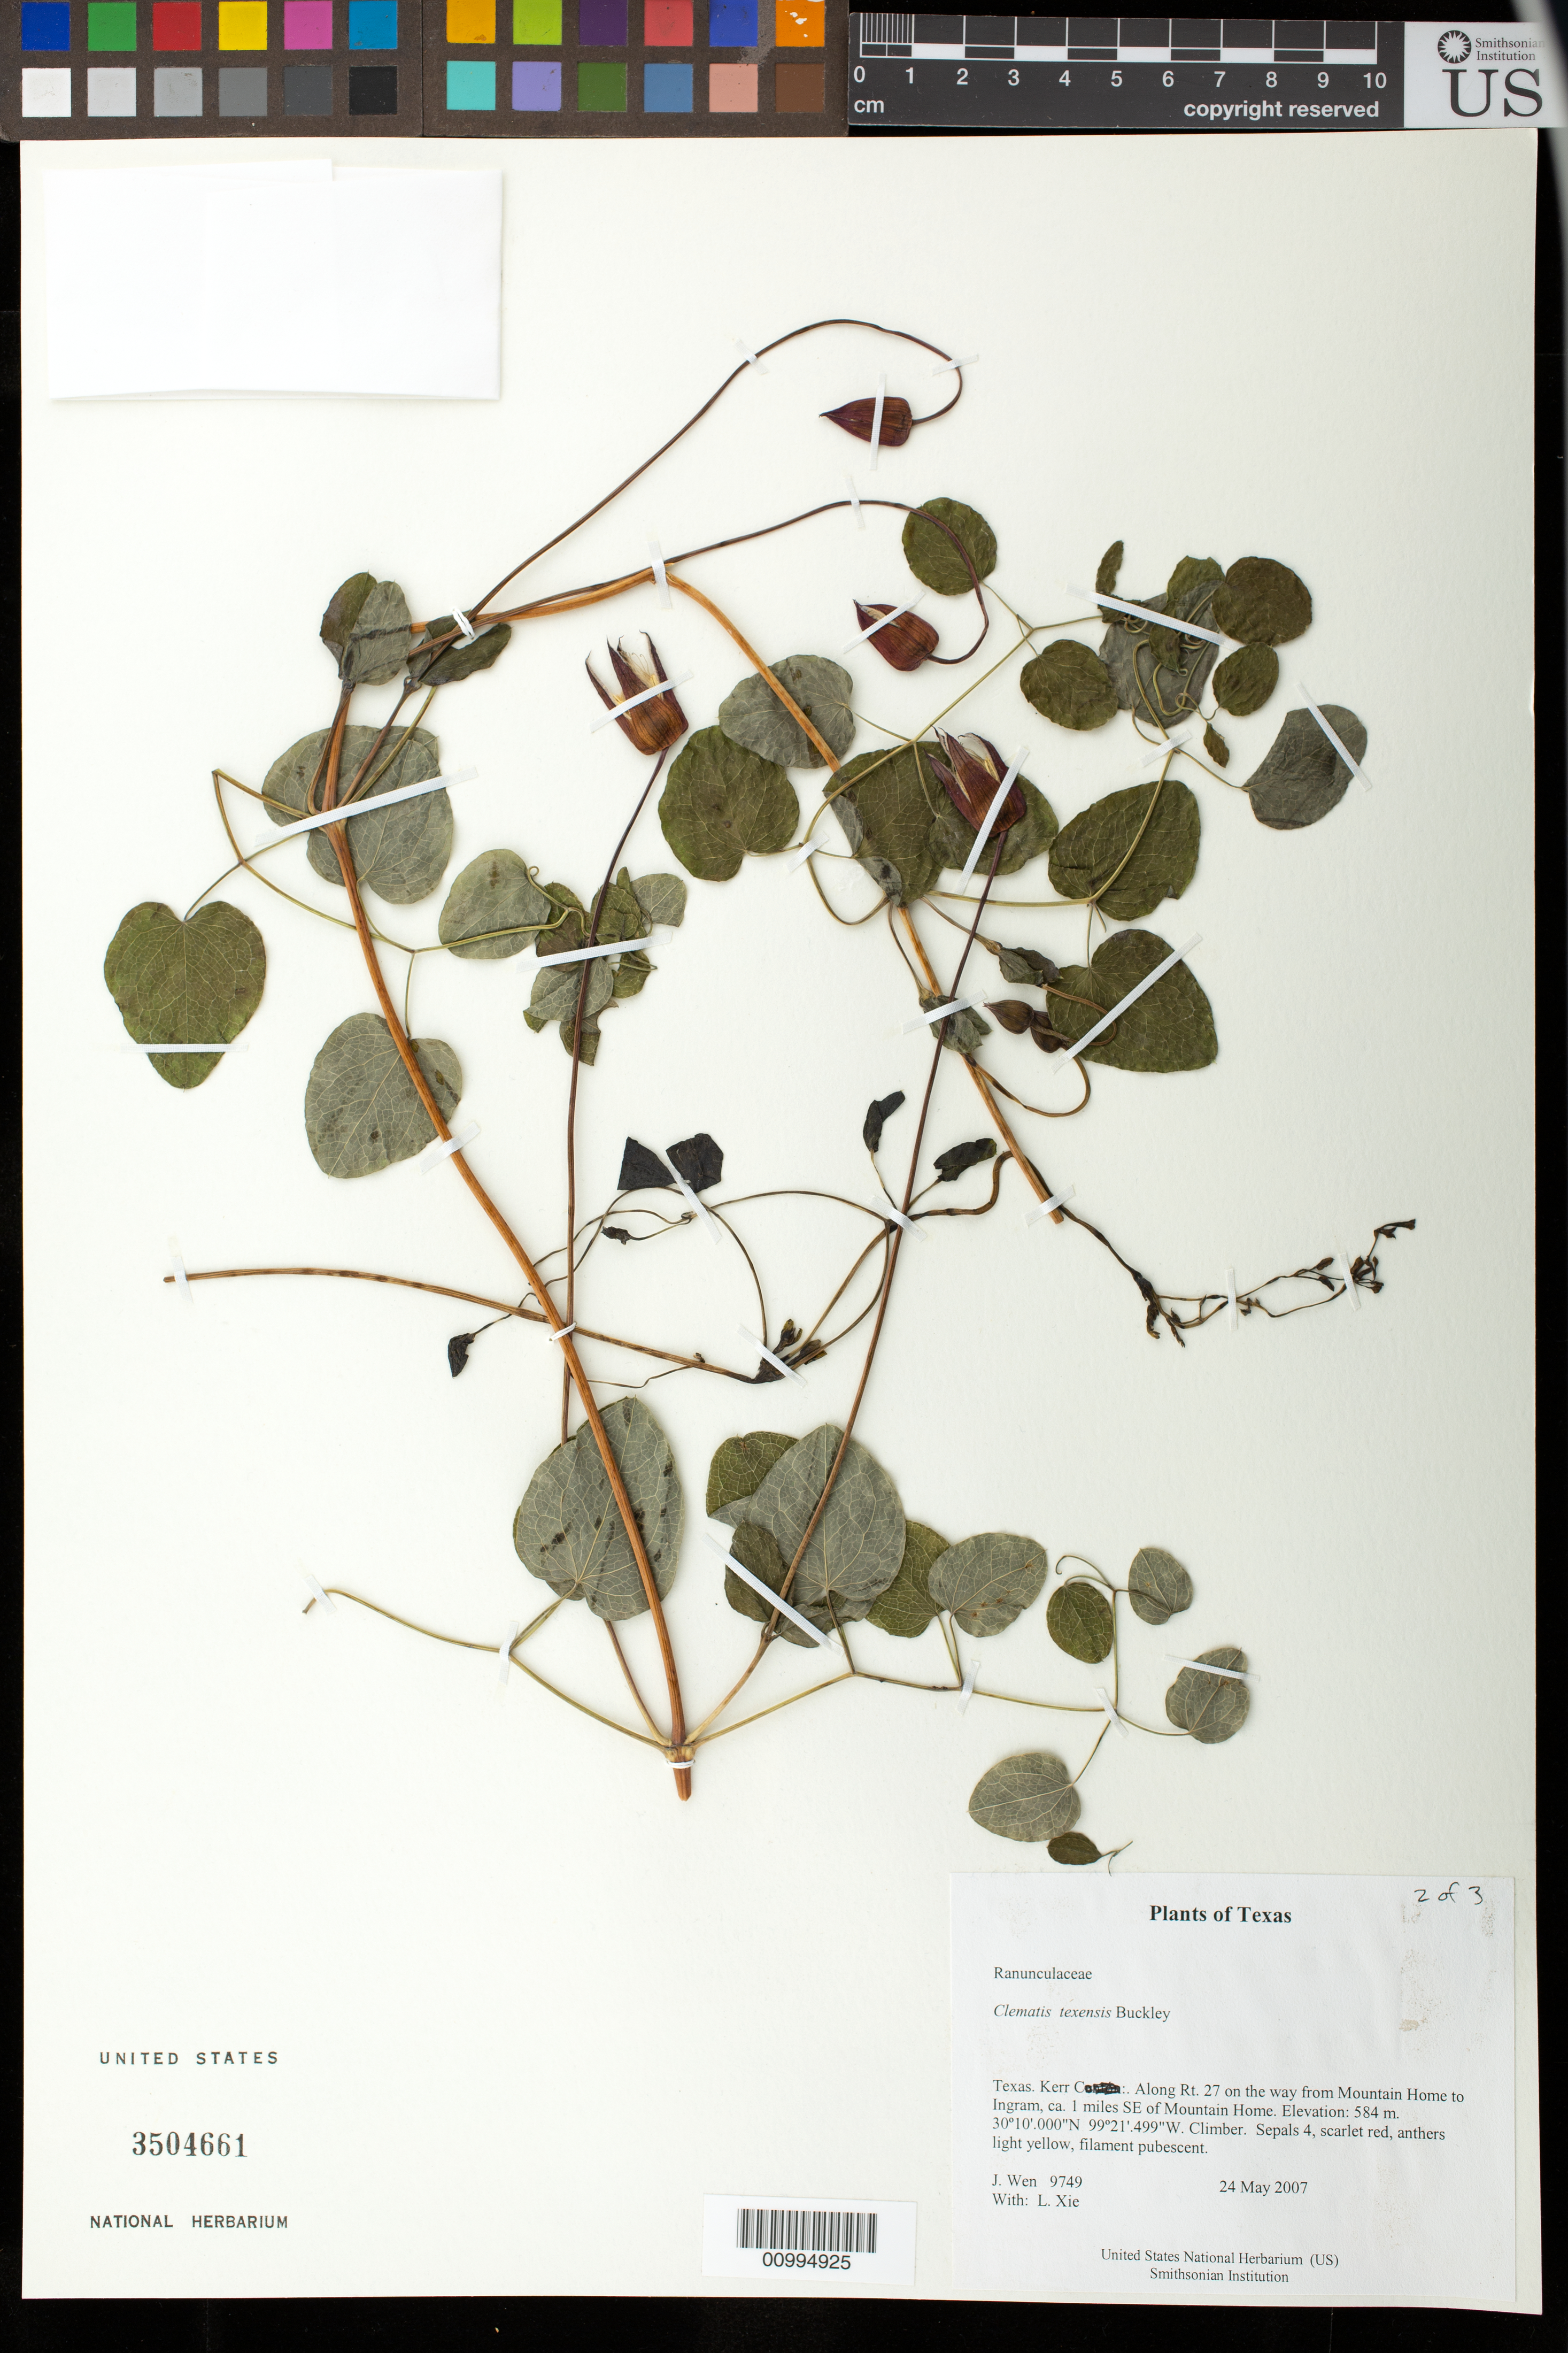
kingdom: Plantae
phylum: Tracheophyta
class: Magnoliopsida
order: Ranunculales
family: Ranunculaceae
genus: Clematis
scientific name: Clematis texensis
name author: Buckley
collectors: J. Wen & L. Xie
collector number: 9749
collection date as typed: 24 May 2007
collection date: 2007-05-24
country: United States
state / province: Texas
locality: Texas. Kerr Co.:. Along Rt. 27 on the way from Mountain Home to Ingram, ca. 1 miles SE of Mountain Home.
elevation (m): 584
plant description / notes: Rare plant.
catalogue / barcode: US 3504661